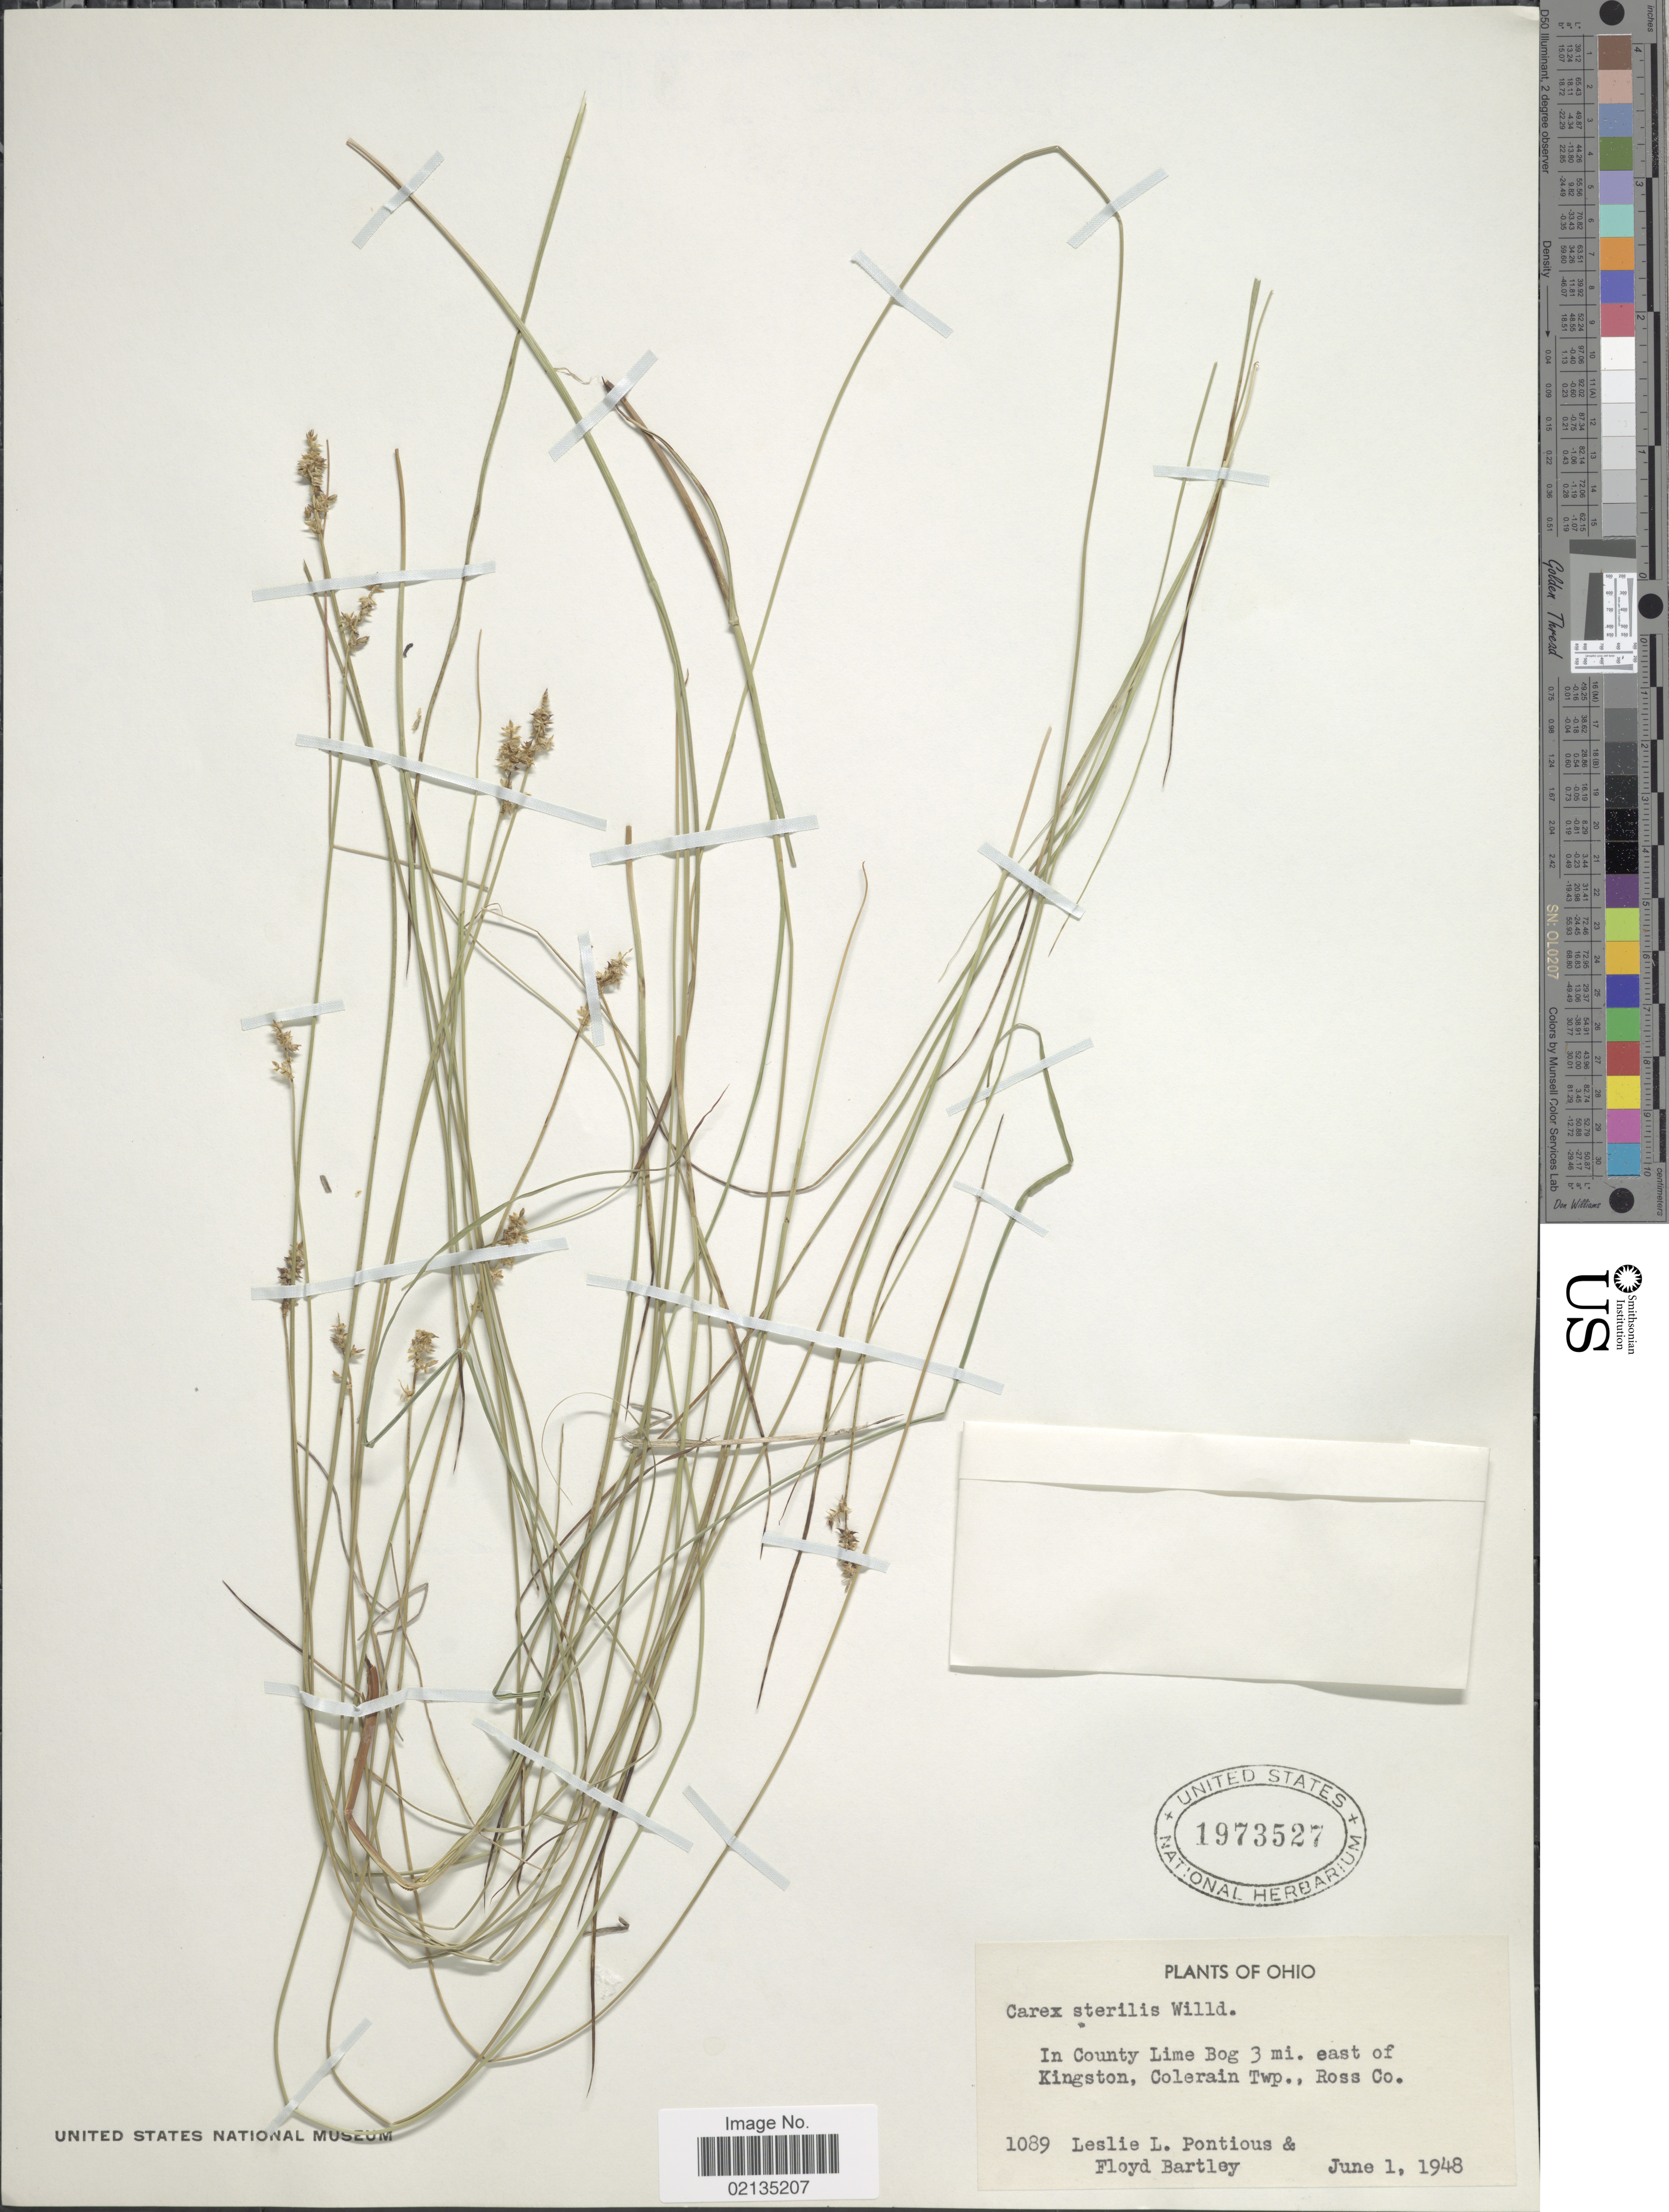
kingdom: Plantae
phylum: Tracheophyta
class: Liliopsida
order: Poales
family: Cyperaceae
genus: Carex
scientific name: Carex sterilis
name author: Willd.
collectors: L. Pontius & F. Bartley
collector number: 1089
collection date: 1948-06-01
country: United States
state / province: Ohio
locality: Ohio, In County Lime Bog 3 mi. east of Kingtson, Colerain Twp., Ross Co.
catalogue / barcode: US 1973527